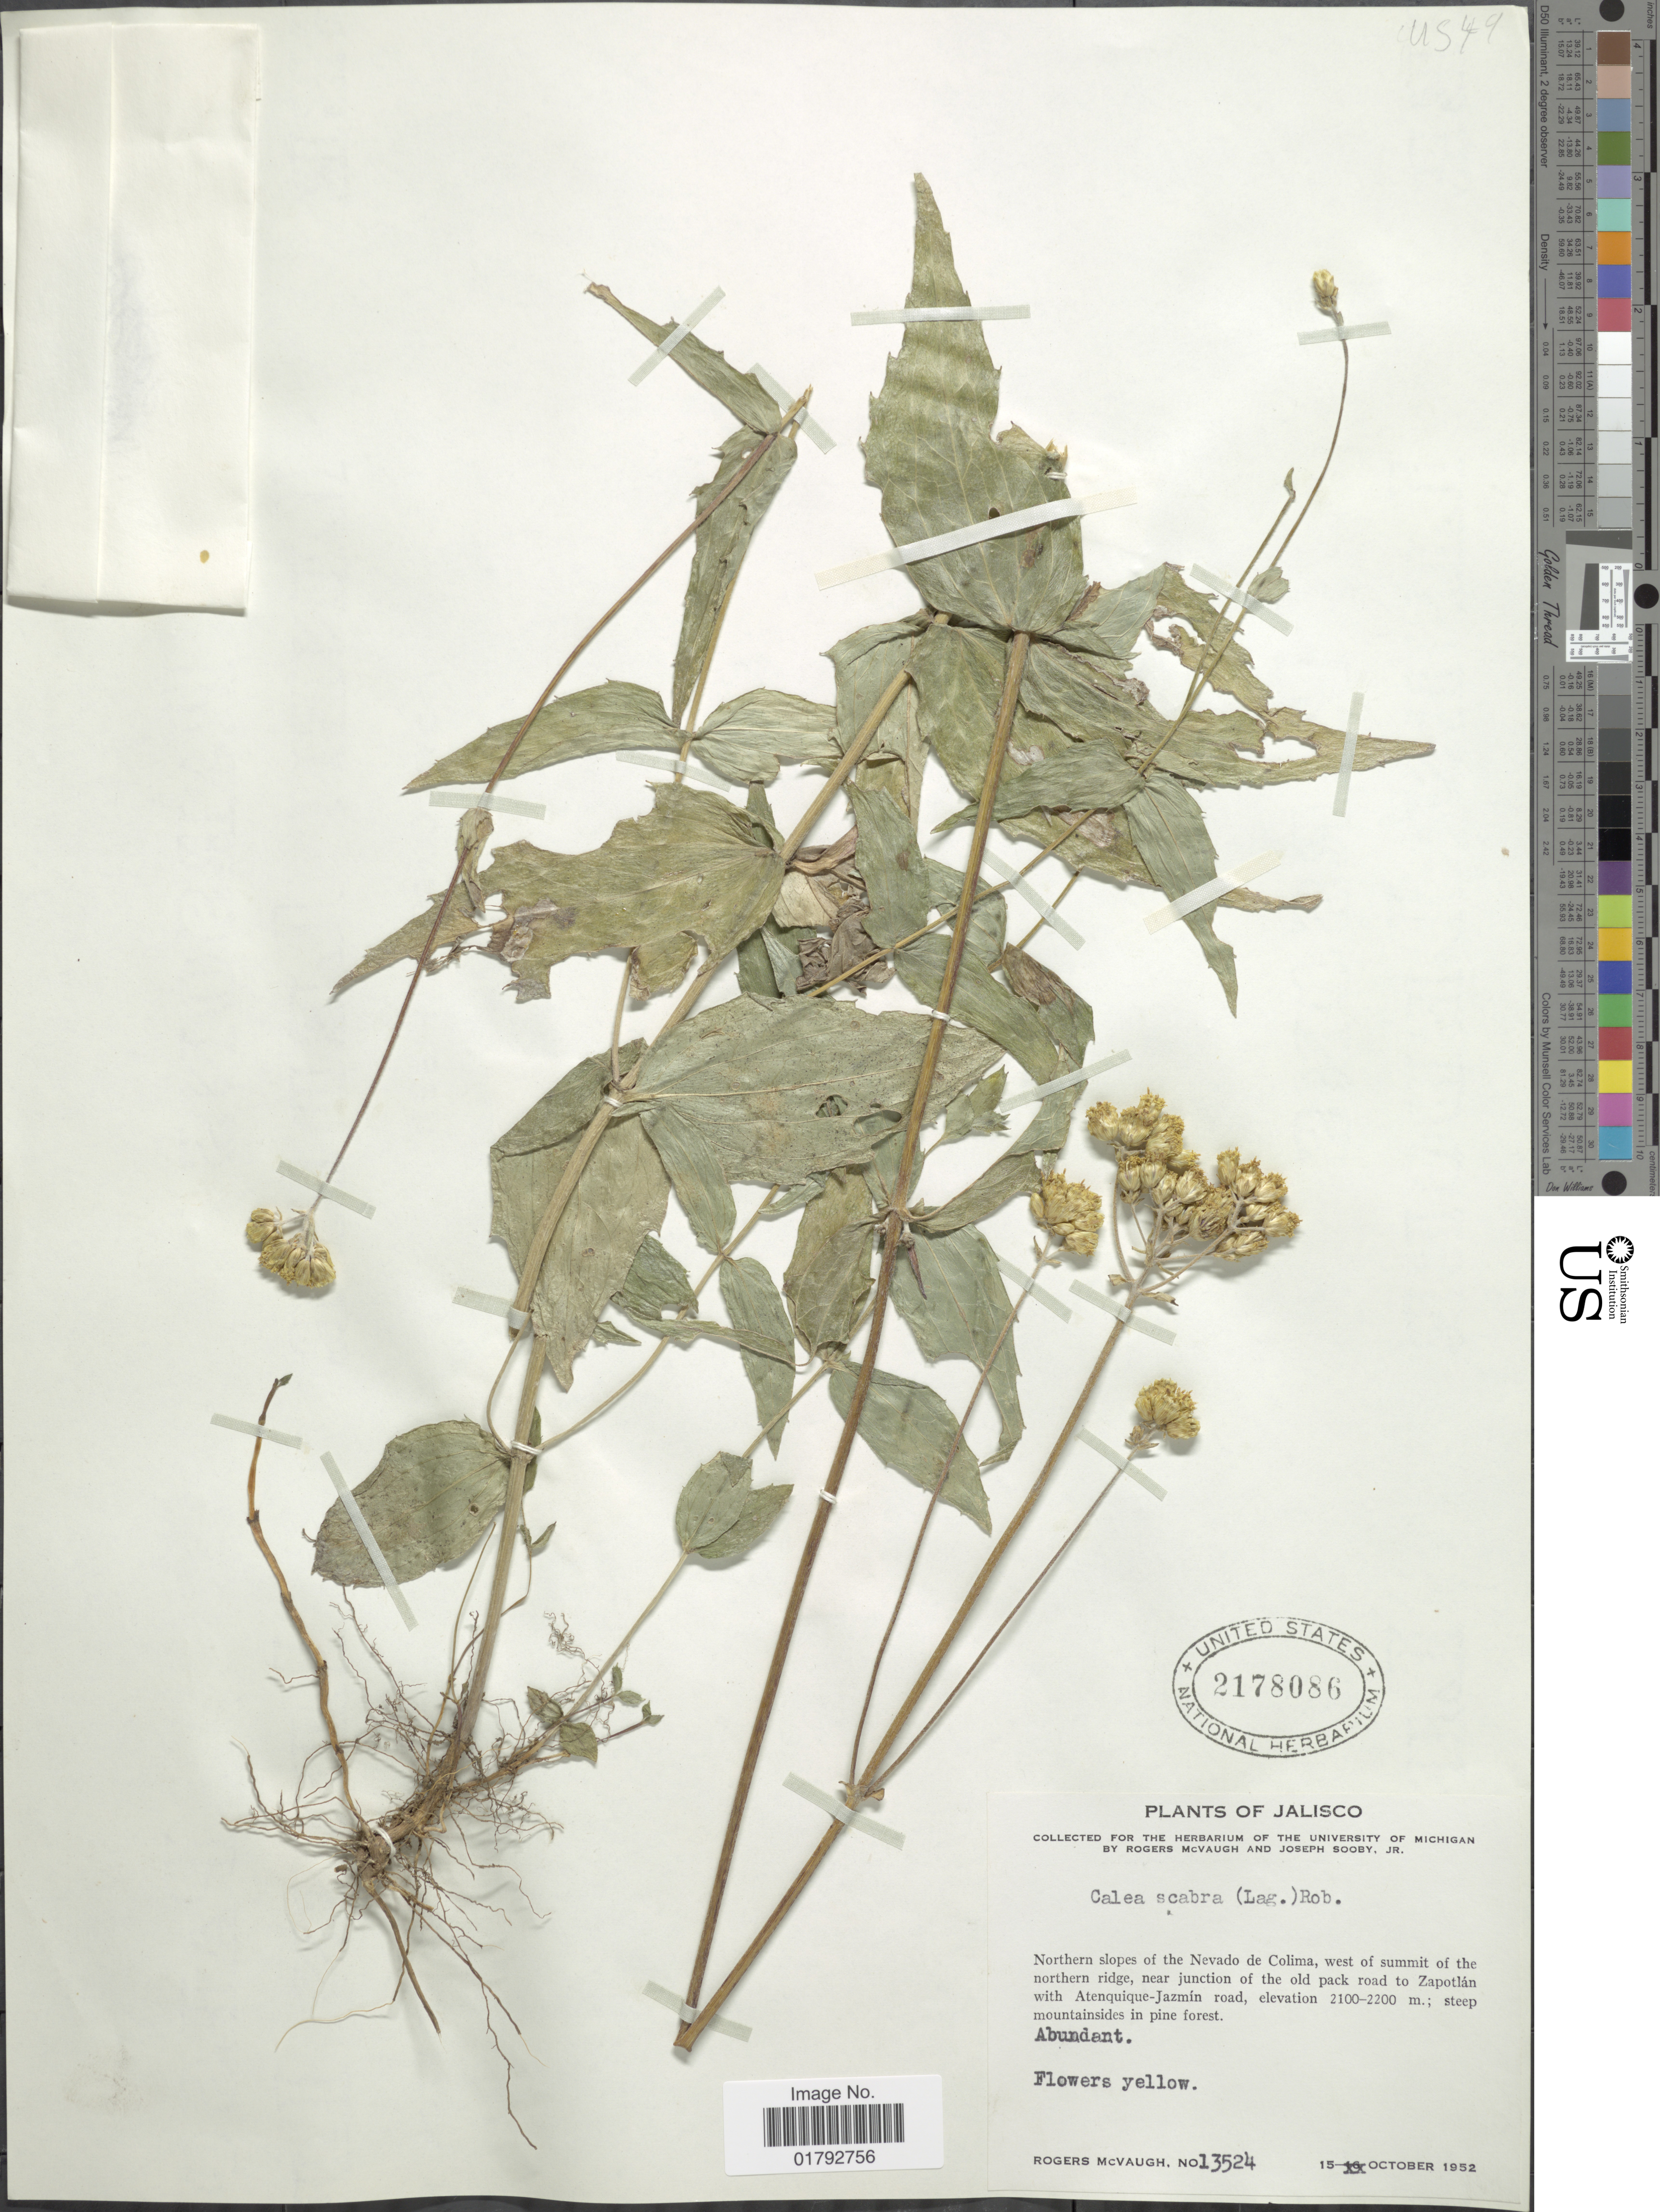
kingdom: Plantae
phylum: Tracheophyta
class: Magnoliopsida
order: Asterales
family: Asteraceae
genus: Alloispermum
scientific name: Alloispermum scabrum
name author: (Lag.) H. Rob.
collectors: R. McVaugh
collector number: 13524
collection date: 1952-10-15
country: Mexico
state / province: Jalisco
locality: Northern slopes of the Nevado de Colina, west of summit of the northern ridge, near junction of the old pack road to Zapotlan with Atenquique-Jazmin road.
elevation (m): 2100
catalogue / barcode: US 2178086